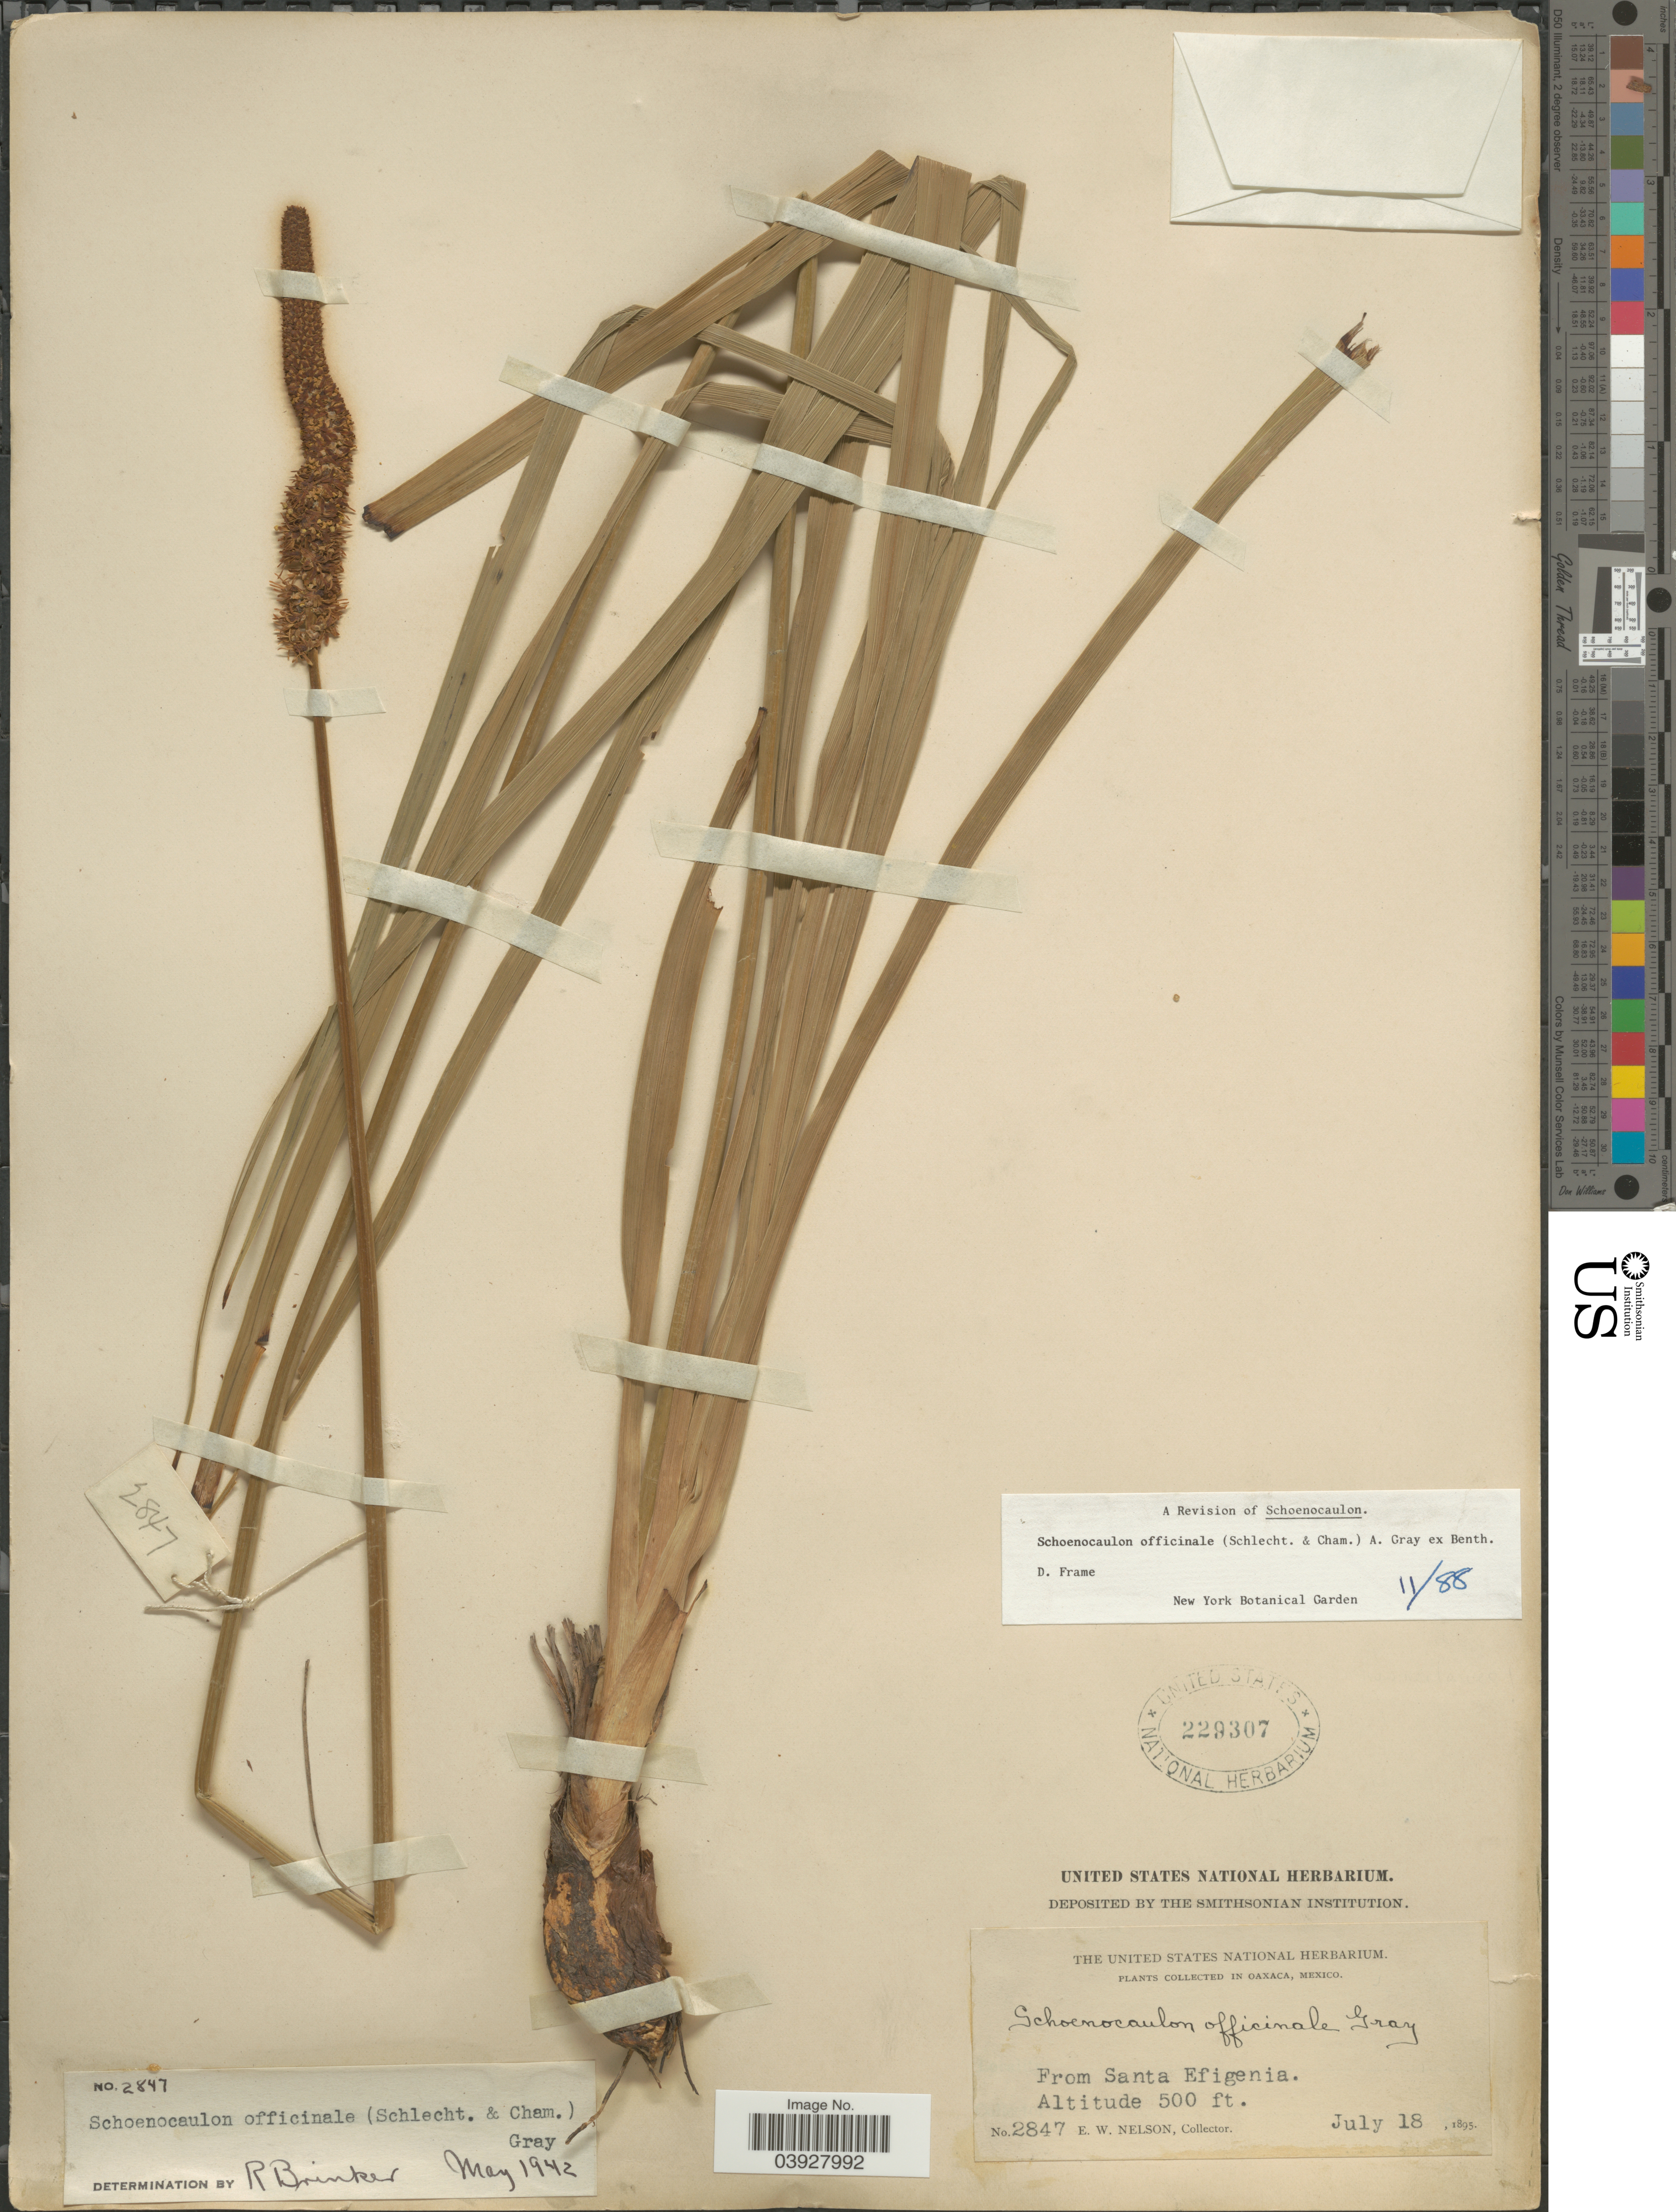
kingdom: Plantae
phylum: Tracheophyta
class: Liliopsida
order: Liliales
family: Melanthiaceae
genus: Schoenocaulon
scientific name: Schoenocaulon officinale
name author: (Schltdl.) A. Gray ex Benth.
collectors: E. W. Nelson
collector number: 2847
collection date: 1895-07-18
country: Mexico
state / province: Oaxaca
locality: From Santa Efigenia.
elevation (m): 152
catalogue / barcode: US 229307